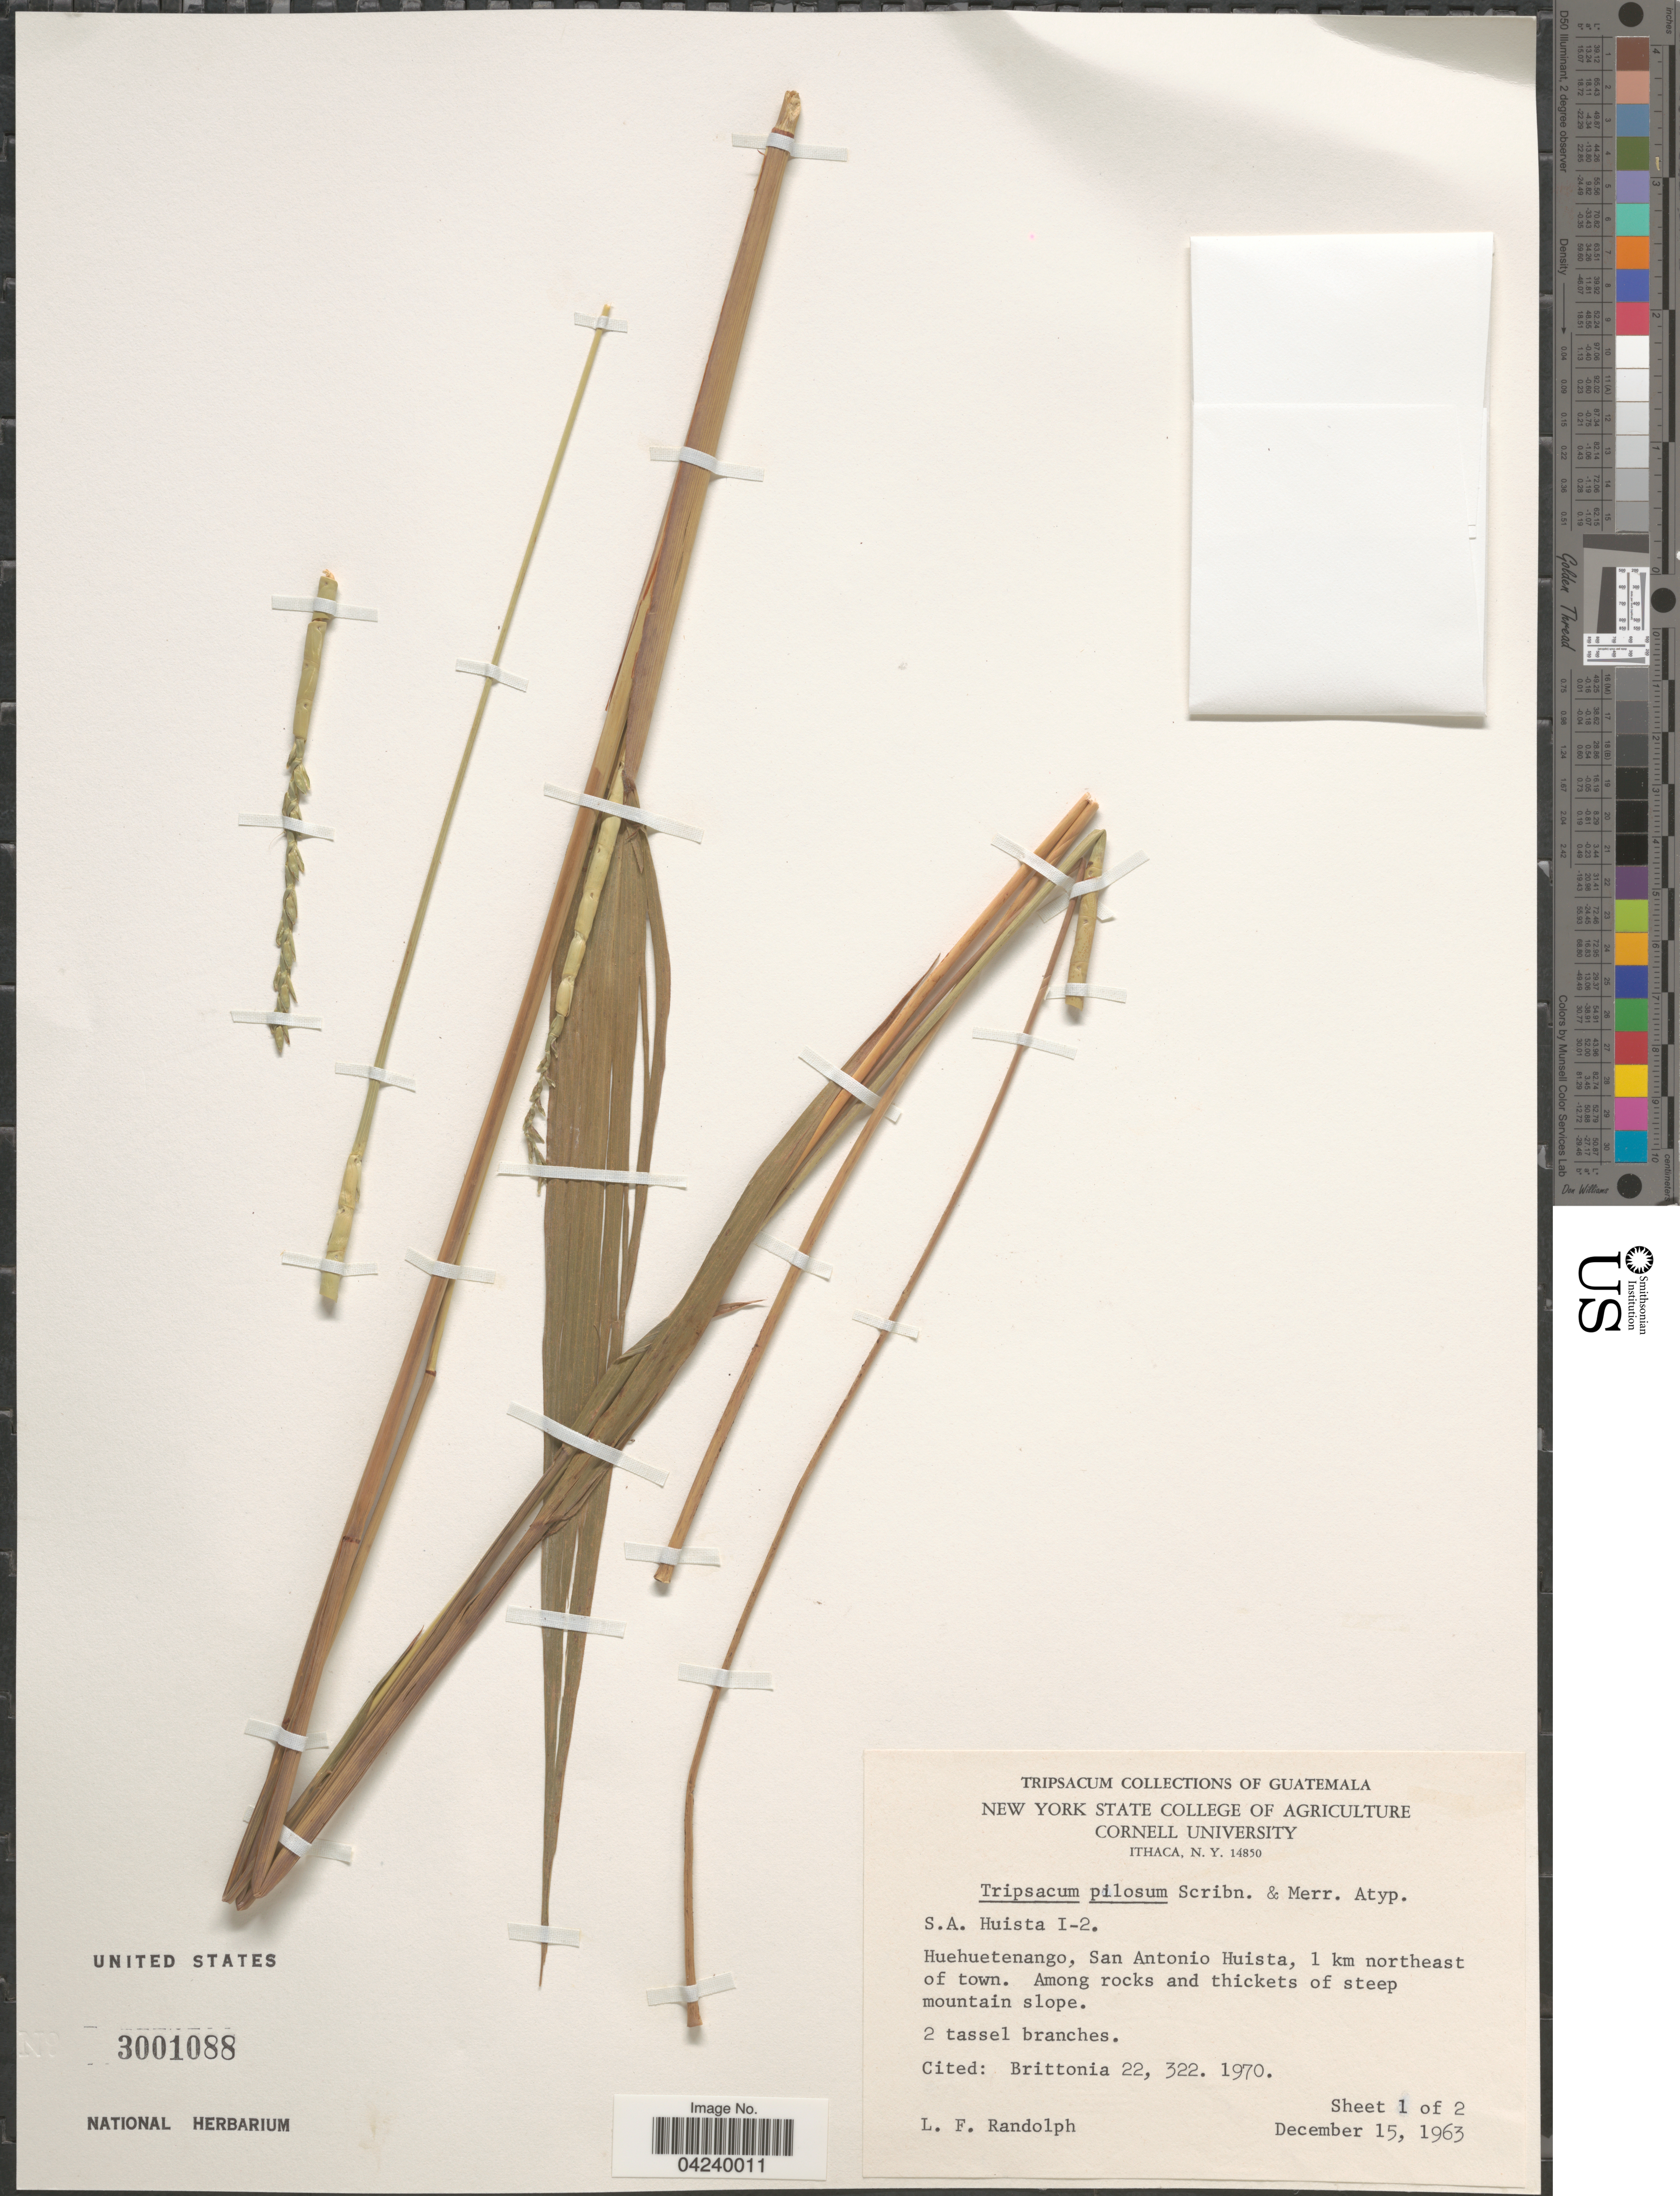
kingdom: Plantae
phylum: Tracheophyta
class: Liliopsida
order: Poales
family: Poaceae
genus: Tripsacum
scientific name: Tripsacum pilosum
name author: Scribn. & Merr.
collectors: L. F. Randolph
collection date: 1963-12-15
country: Guatemala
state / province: Huehuetenango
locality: San Antonio Huista, 1 km northeast of town. Among rocks and thickets of steep mountain slope.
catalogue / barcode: US 3001088